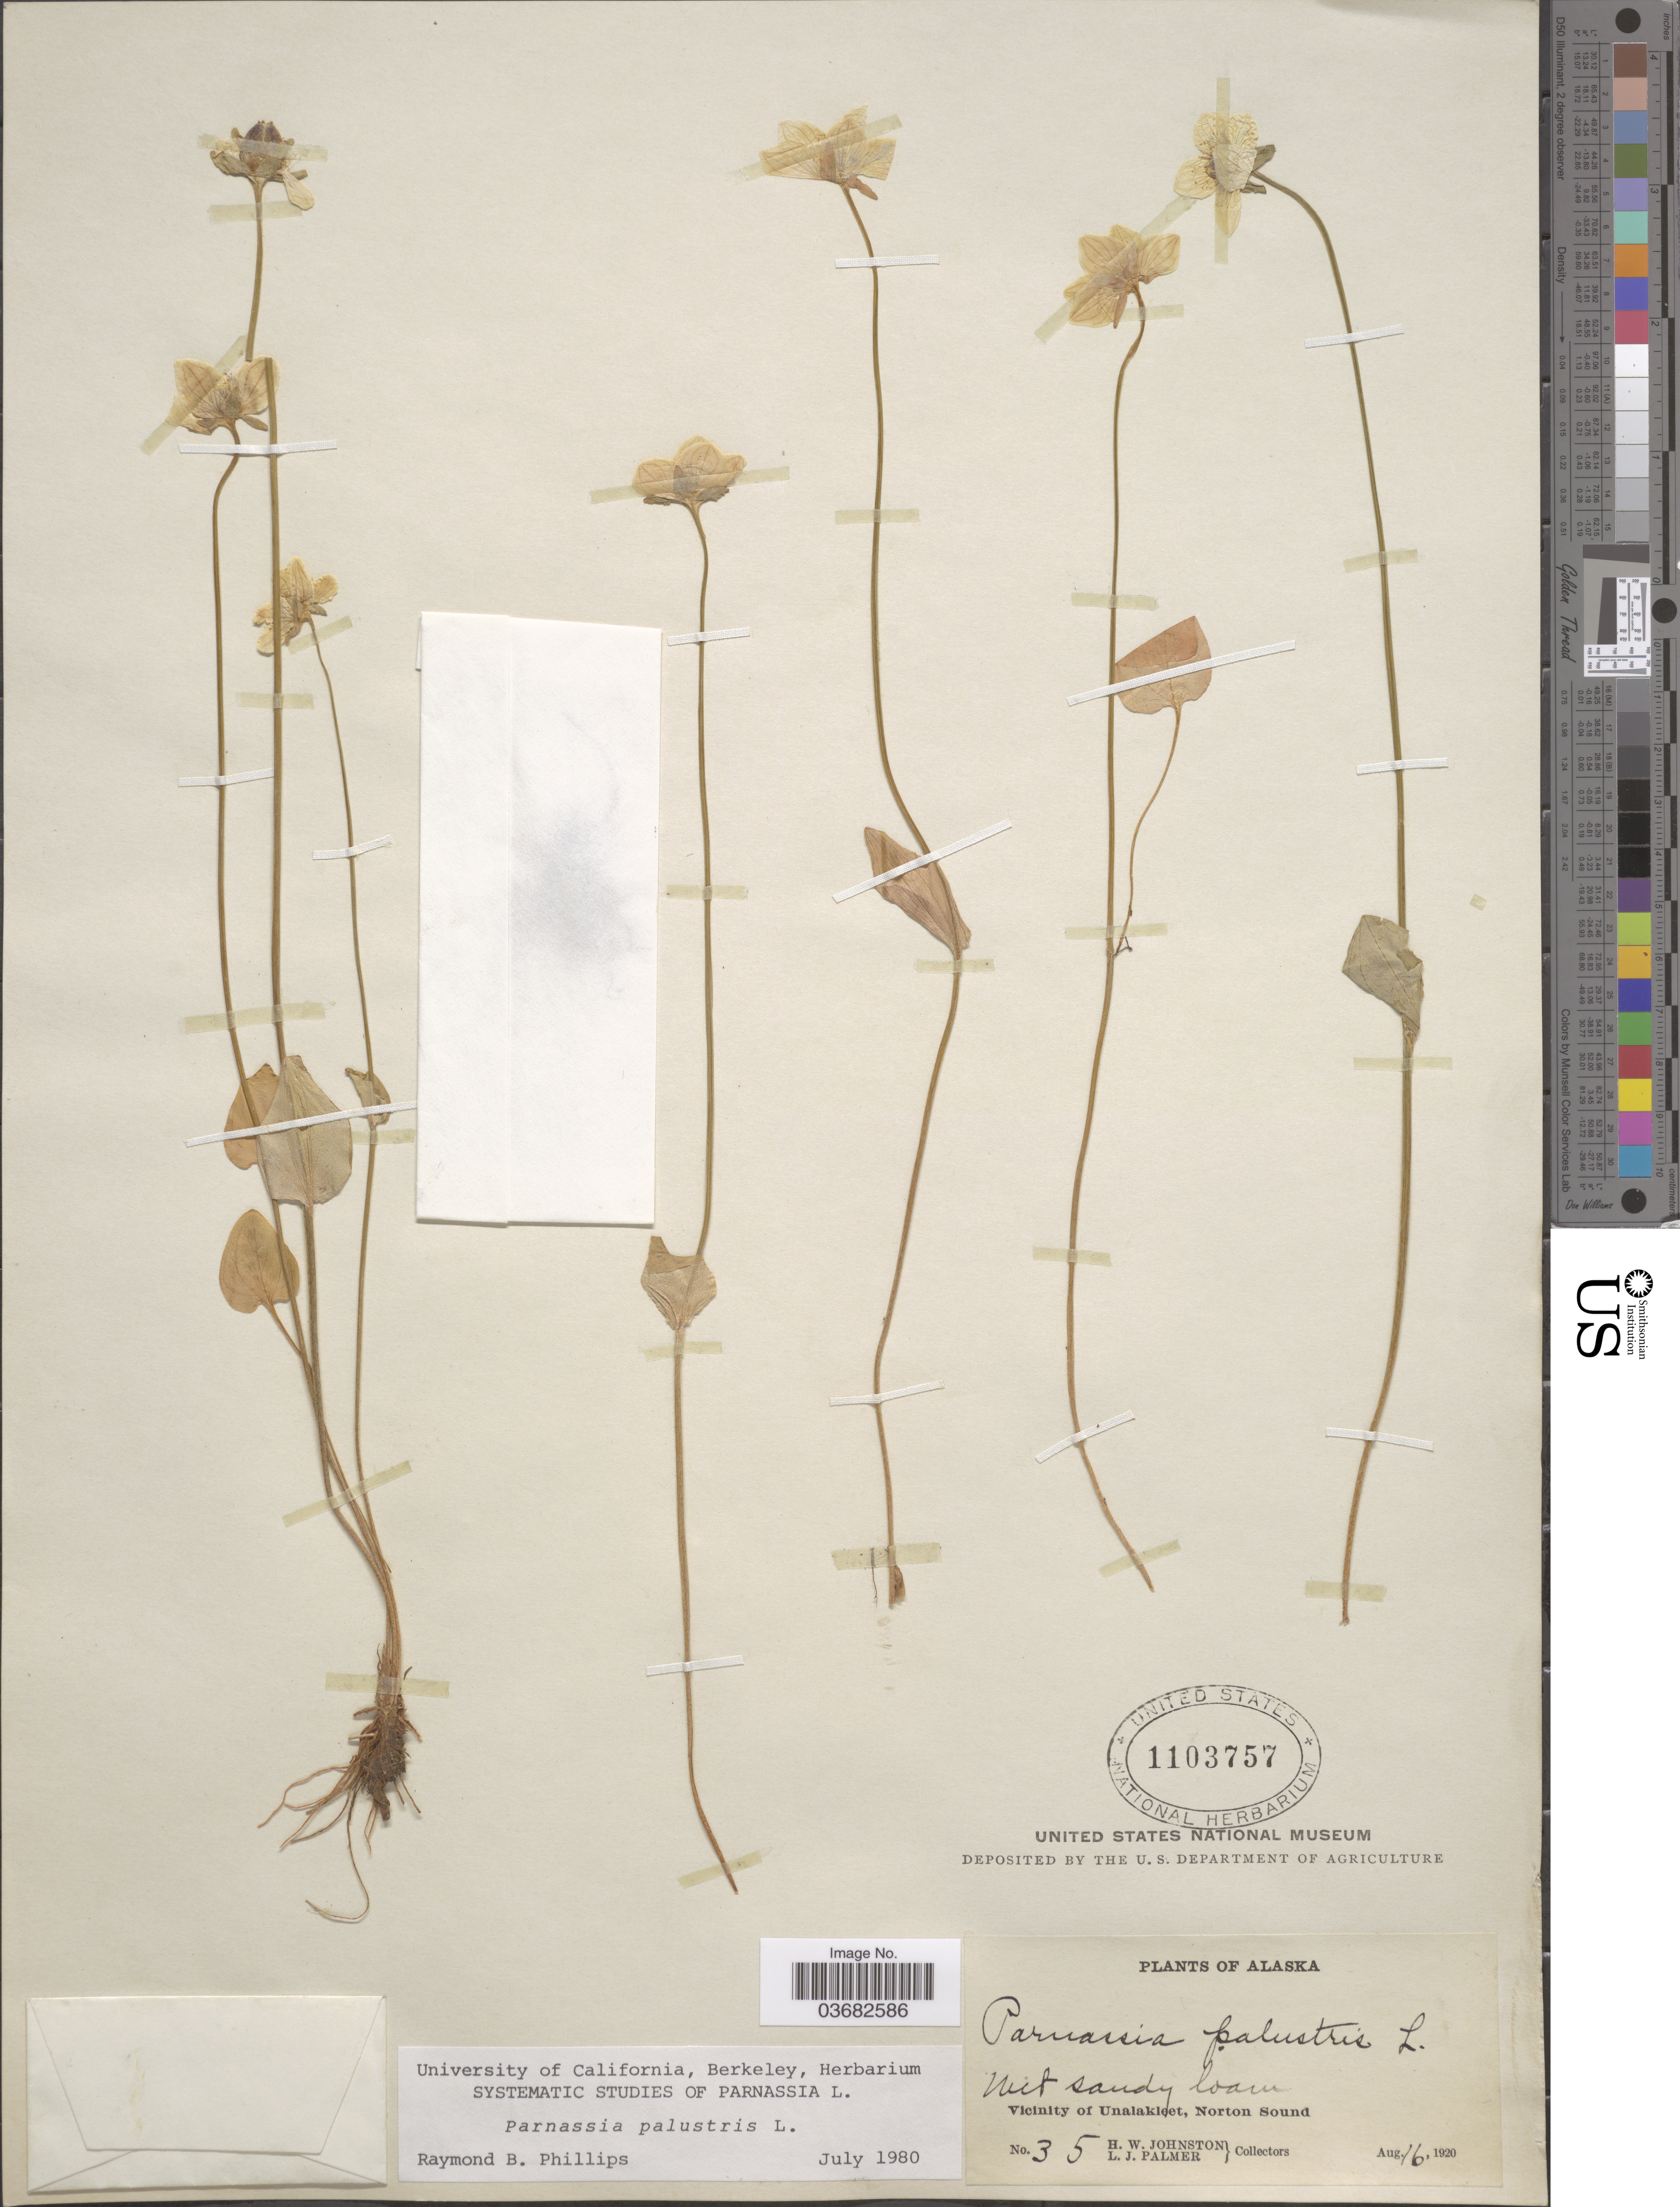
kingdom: Plantae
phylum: Tracheophyta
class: Magnoliopsida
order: Celastrales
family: Parnassiaceae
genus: Parnassia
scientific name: Parnassia palustris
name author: L.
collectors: H. W. Johnston & L. J. Palmer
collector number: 35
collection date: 1920-08-16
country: United States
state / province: Alaska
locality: Vicinity of Unalakleet, Norton Sound.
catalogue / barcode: US 1103757